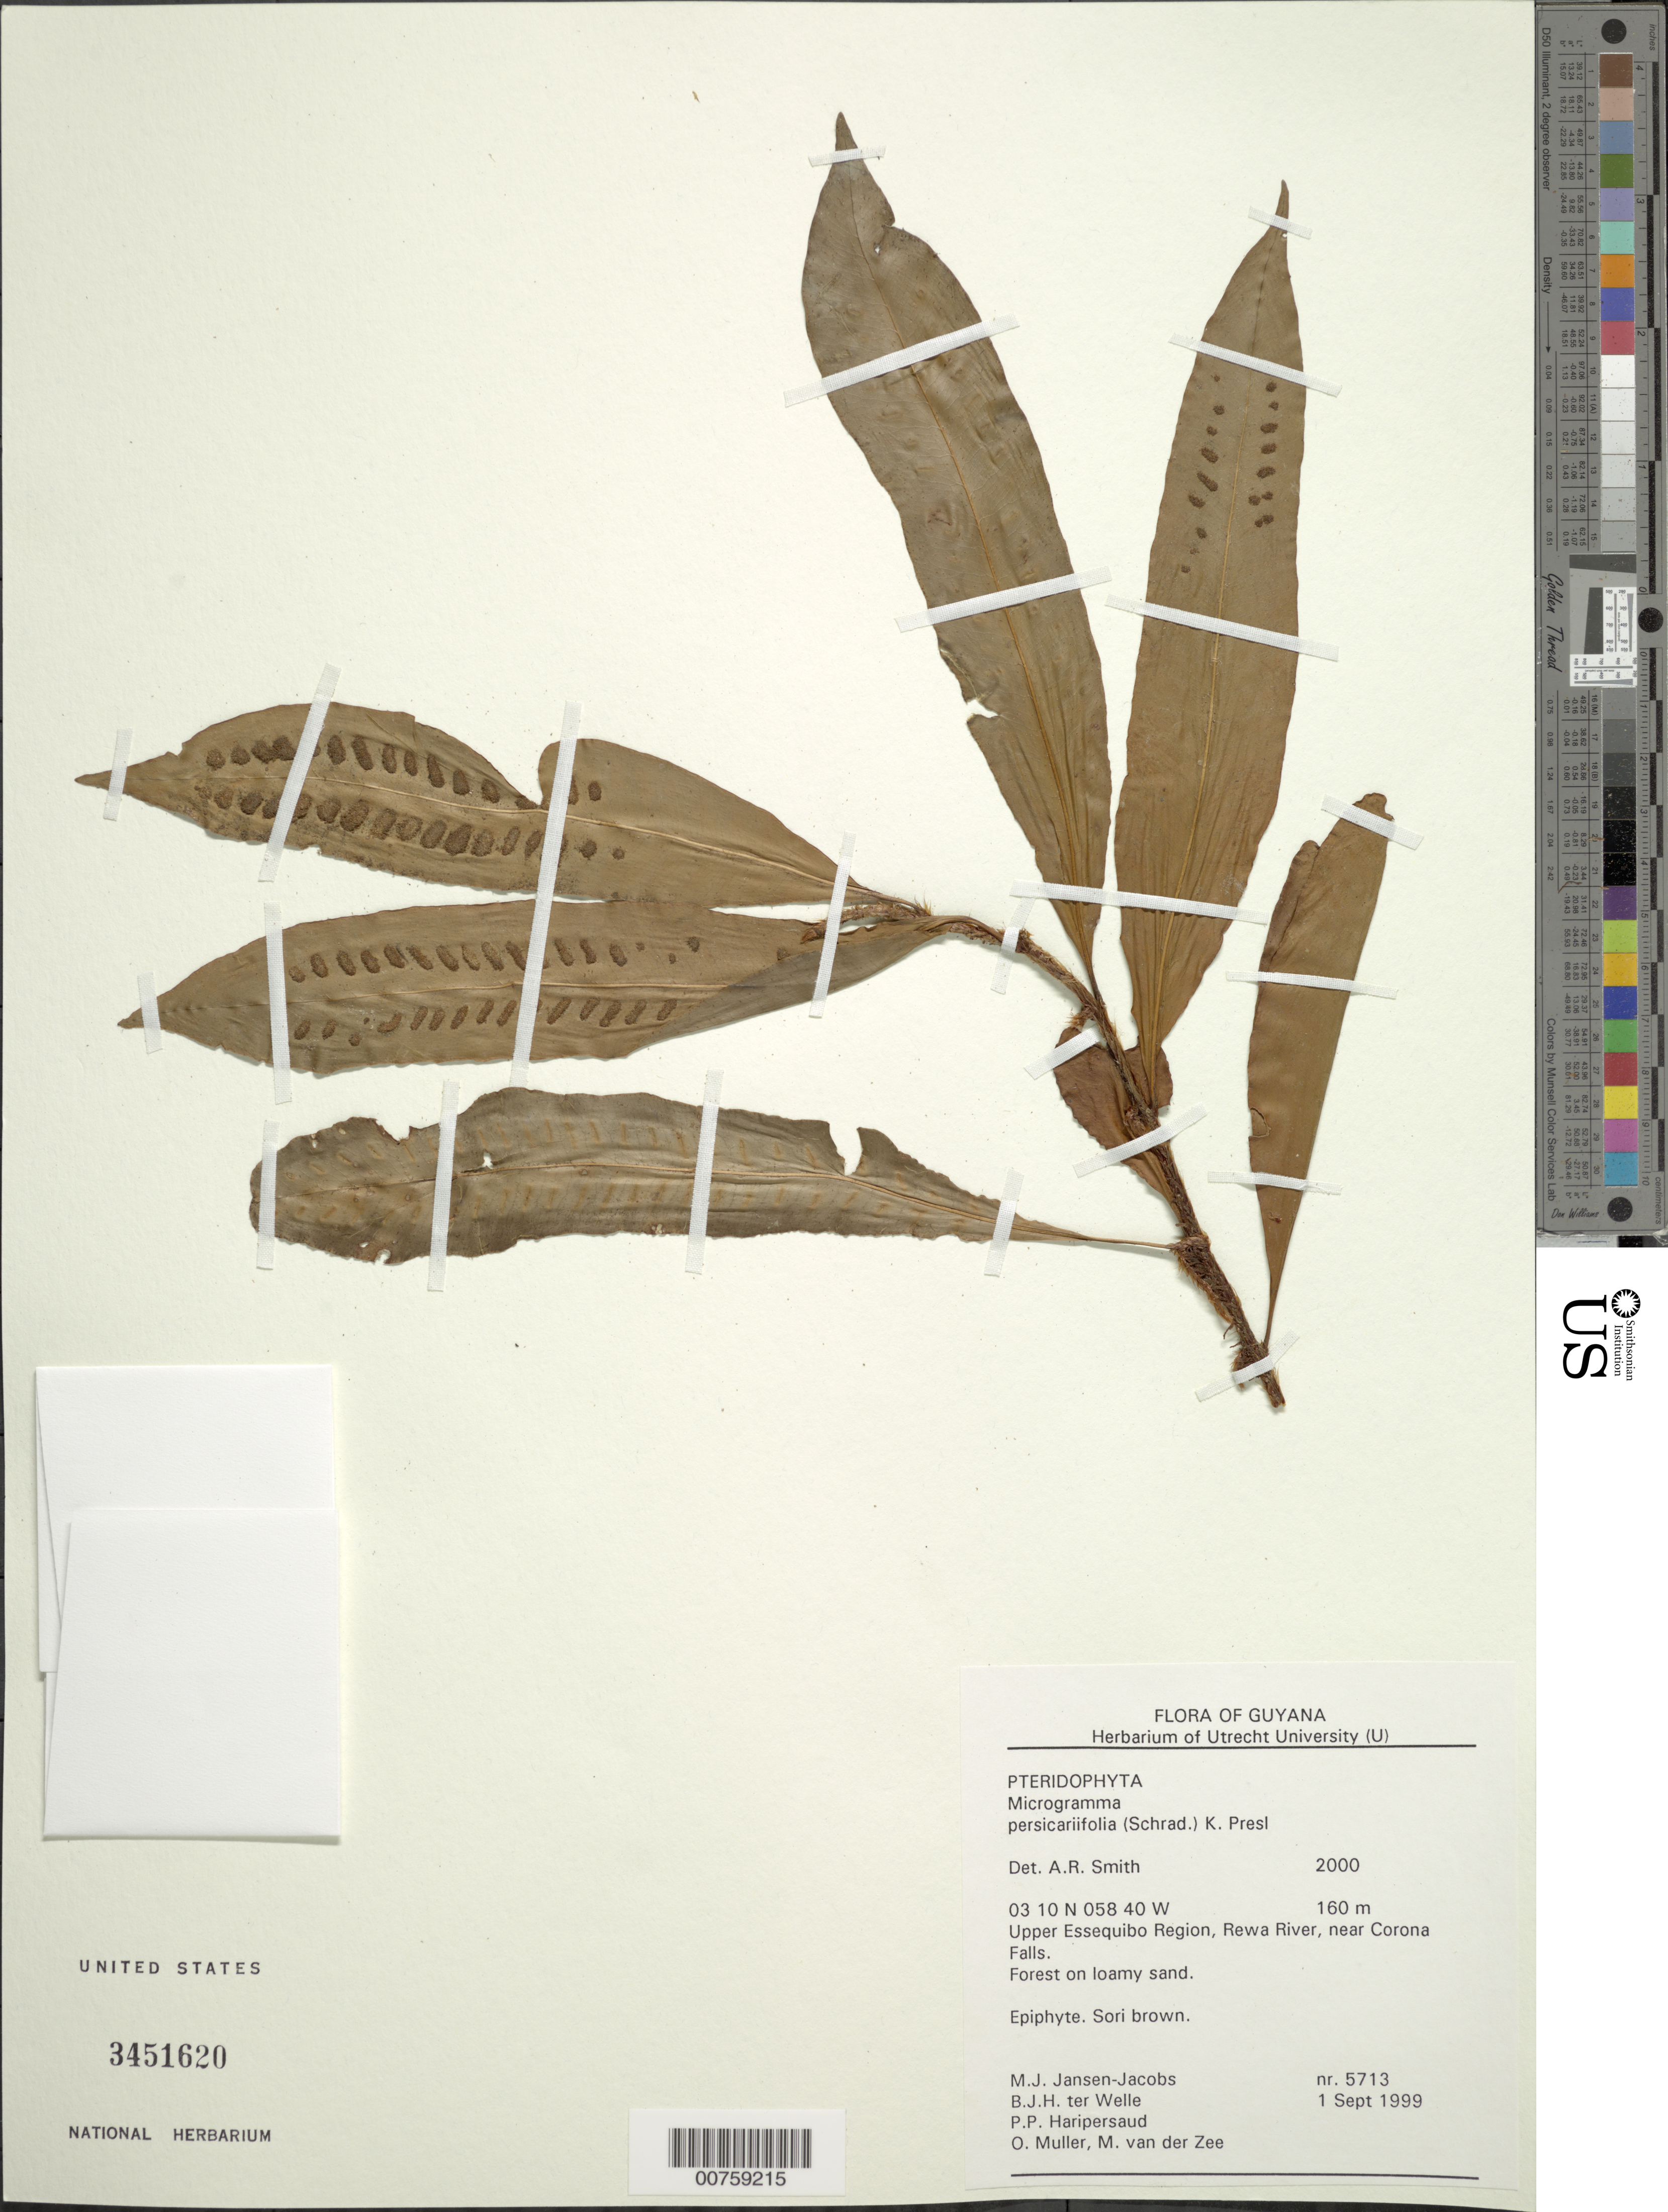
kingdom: Plantae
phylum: Tracheophyta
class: Polypodiopsida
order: Polypodiales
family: Polypodiaceae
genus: Microgramma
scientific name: Microgramma persicariifolia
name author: (Schrad.) C. Presl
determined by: Smith, Alan R., (UC)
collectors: M. J. Jansen-Jacobs, B. Welle, P. Haripersaud, O. Muller & M. van der Zee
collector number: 5713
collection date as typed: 1-Sep-99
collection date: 1999-09-01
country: Guyana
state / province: U. Takutu-U. Essequibo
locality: Rewa River, near Corona Falls, Upper Essequibo Region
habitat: Forest on loamy sand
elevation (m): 160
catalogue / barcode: US 3451620